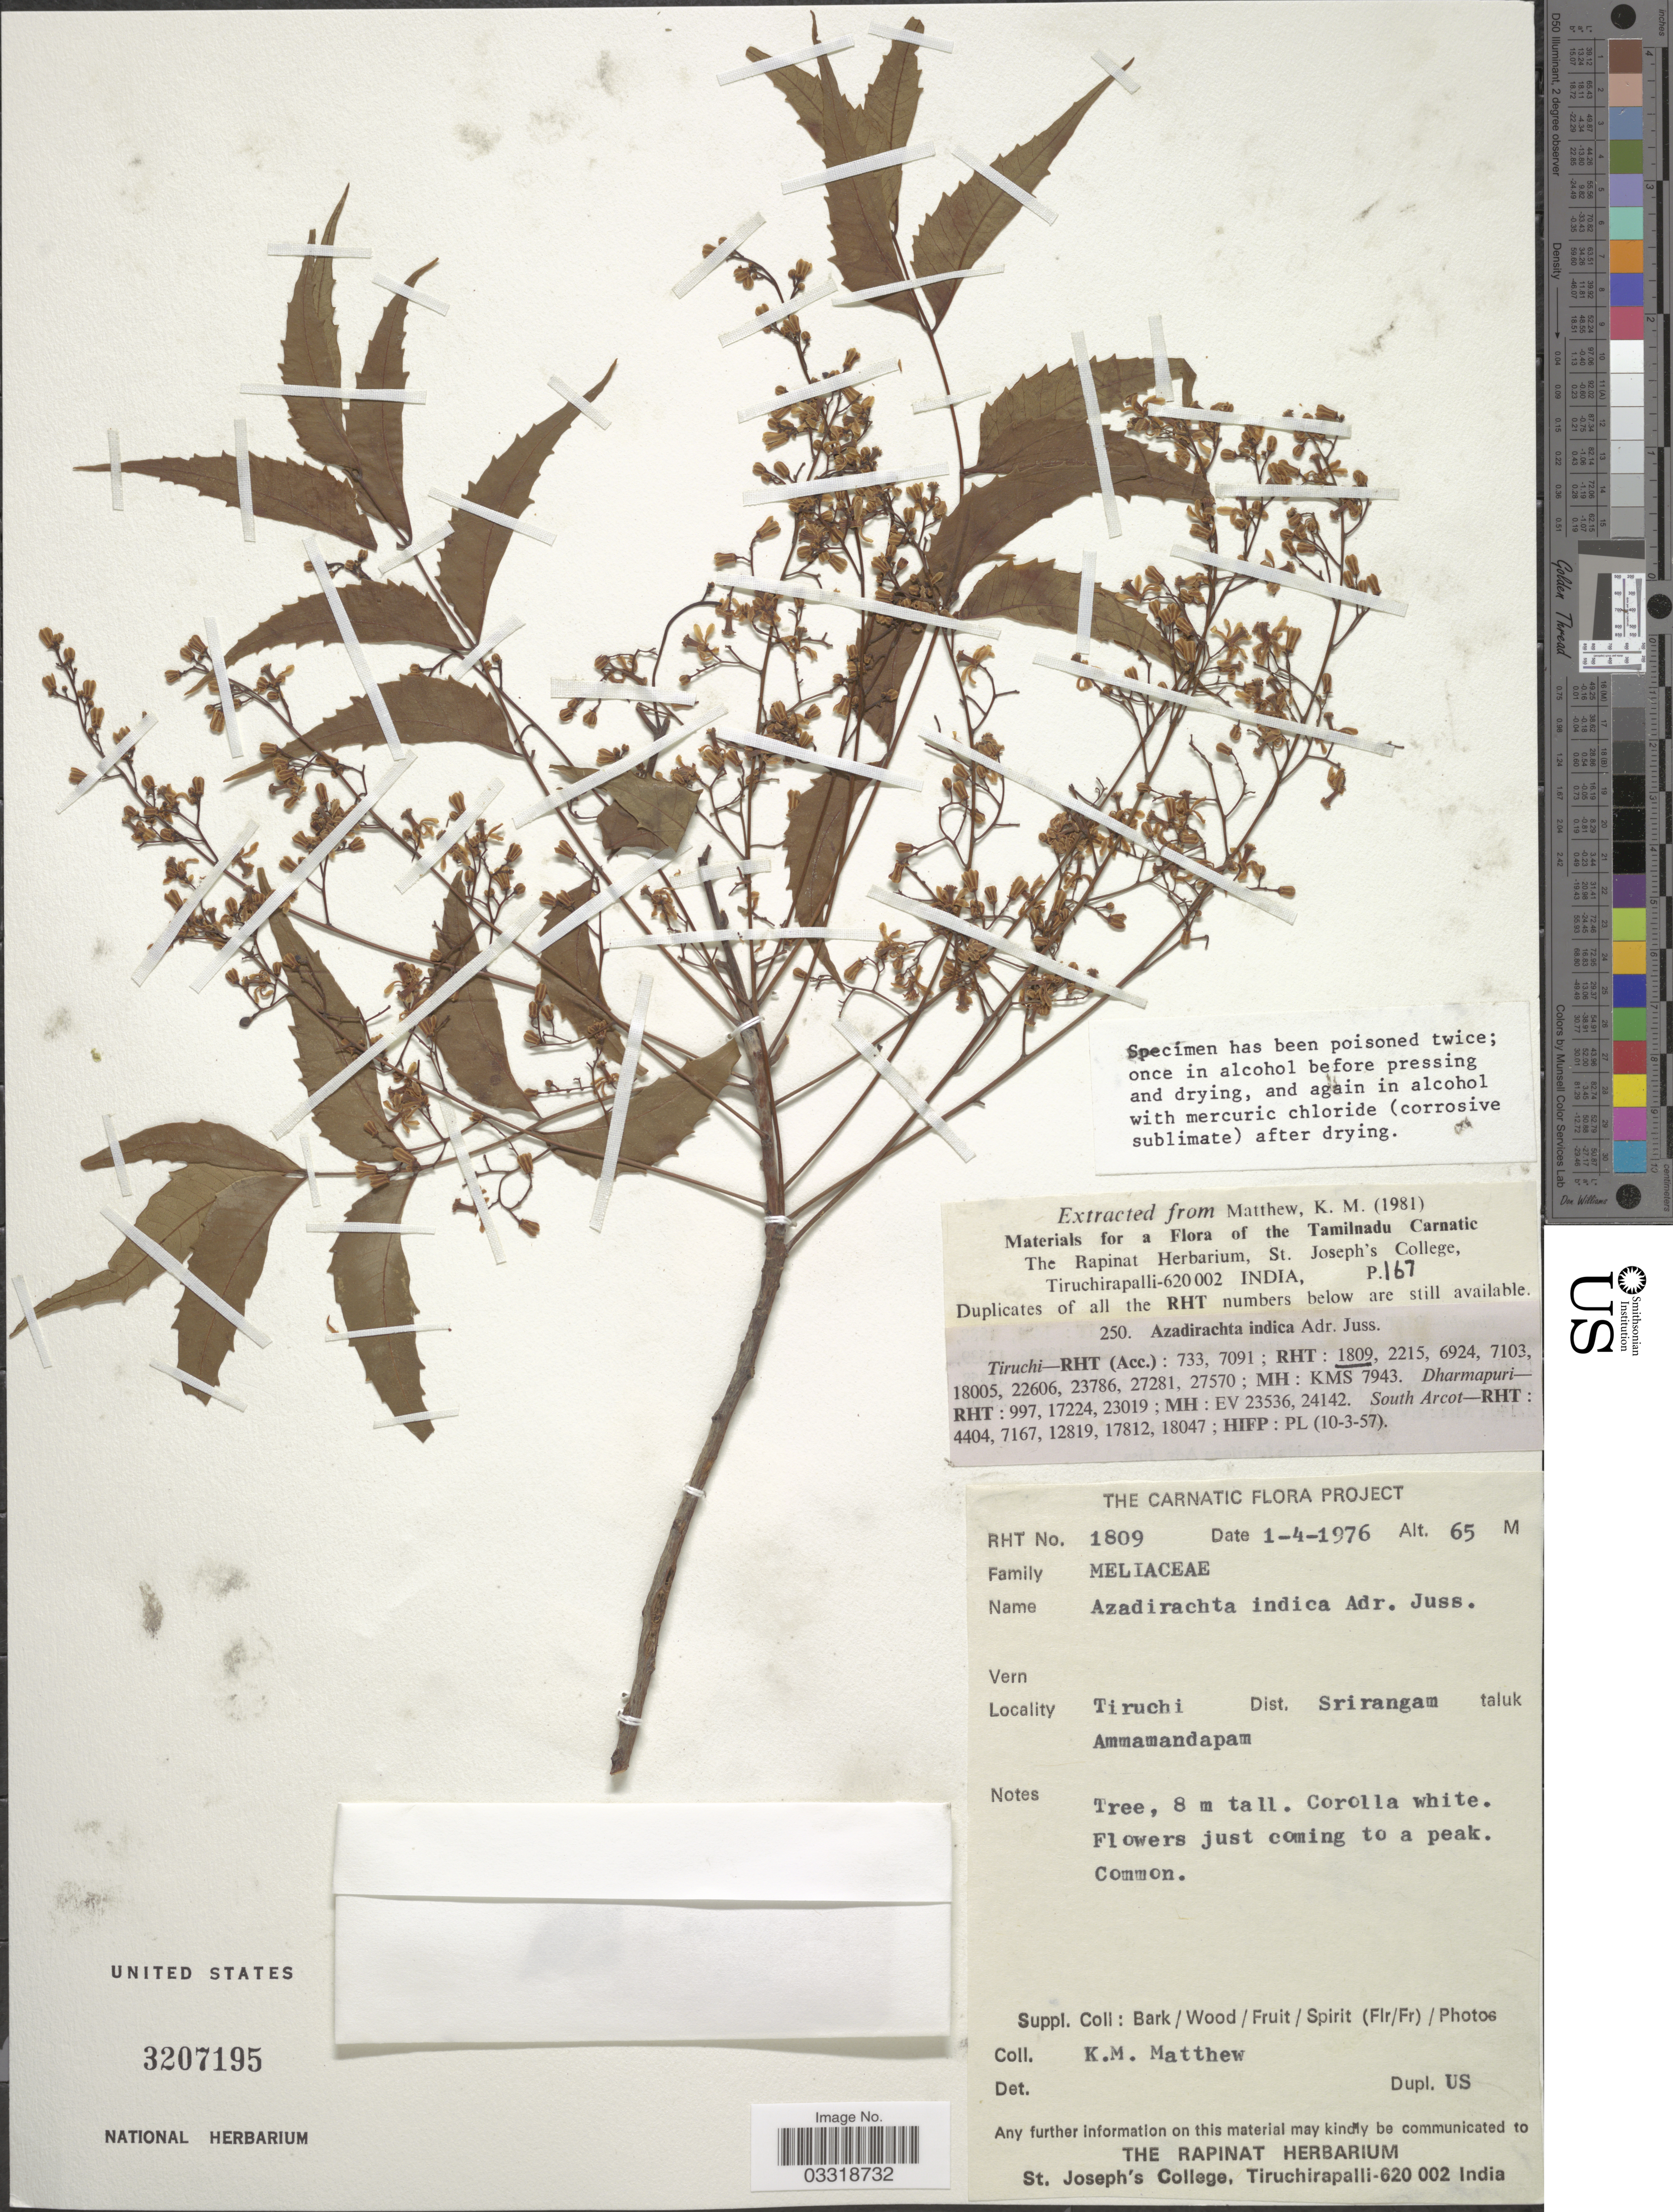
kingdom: Plantae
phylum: Tracheophyta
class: Magnoliopsida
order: Sapindales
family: Meliaceae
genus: Azadirachta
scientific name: Azadirachta indica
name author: A. Juss.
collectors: K. M. Matthew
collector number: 1809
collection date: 1976-04-01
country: India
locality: Tiruchi. Dist. Srirangam taluk Ammamandapam.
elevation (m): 65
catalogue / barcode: US 3207195